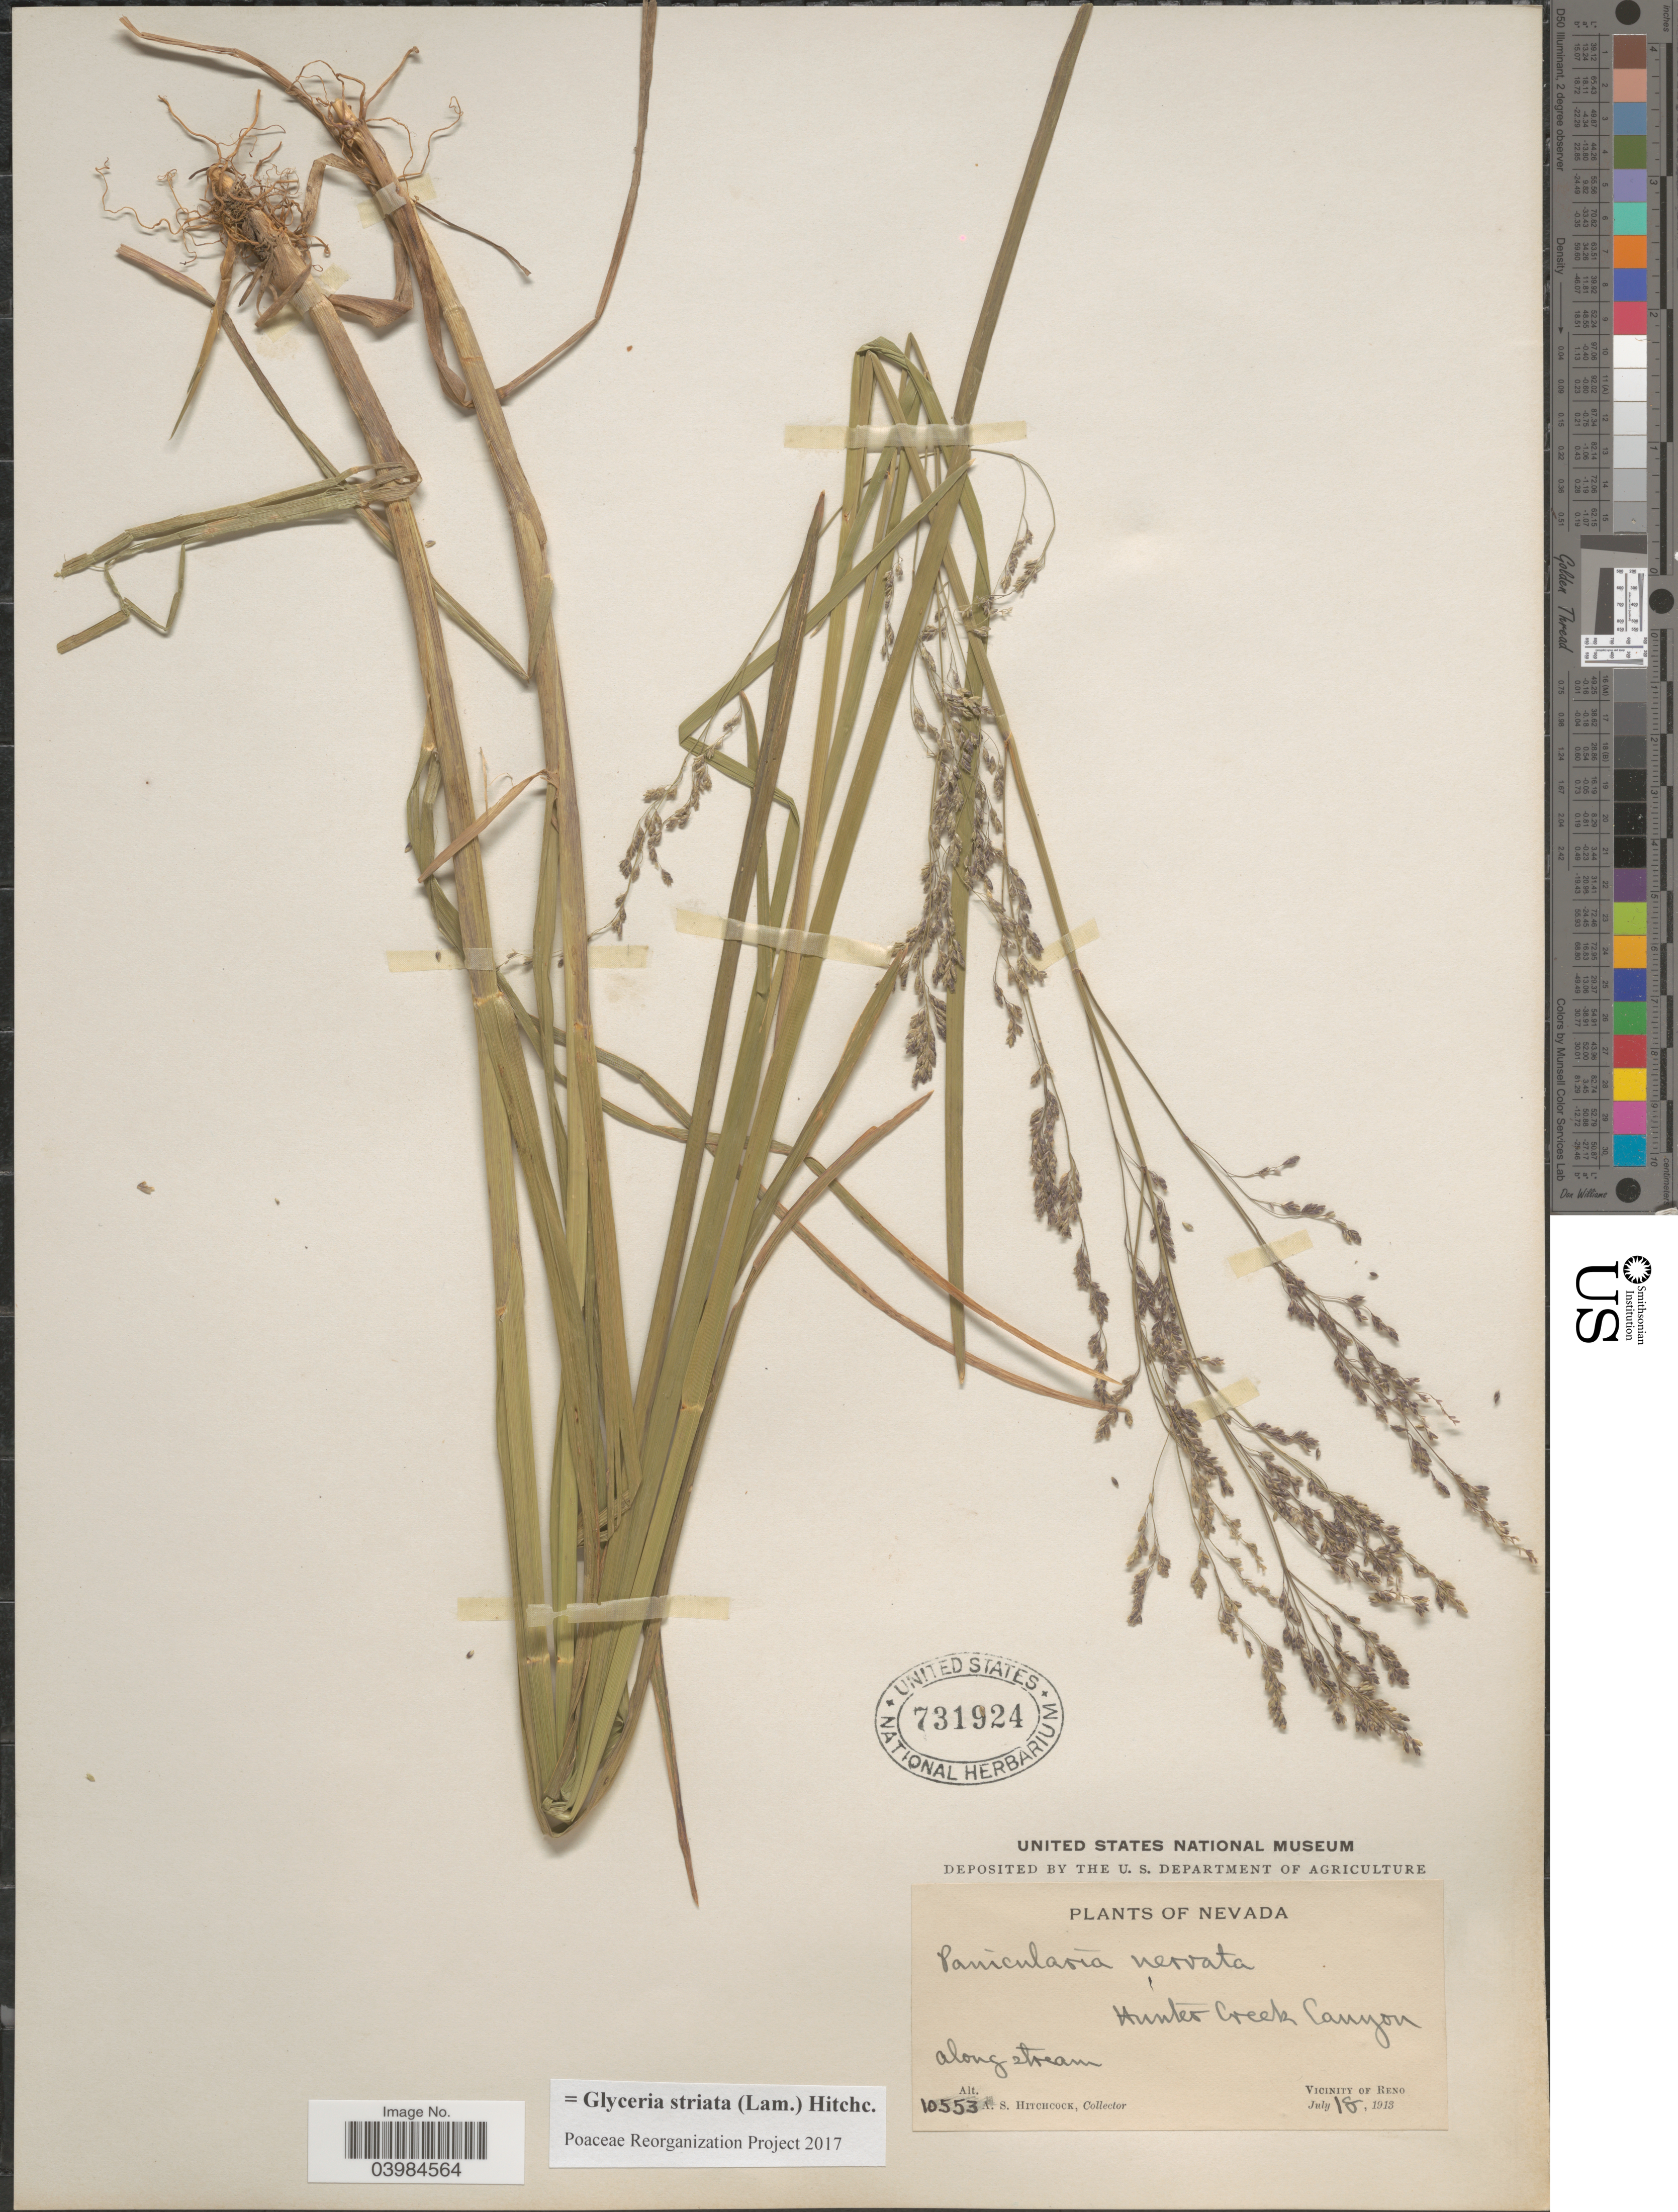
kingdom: Plantae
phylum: Tracheophyta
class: Liliopsida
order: Poales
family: Poaceae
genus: Glyceria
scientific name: Glyceria striata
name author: (Lam.) Hitchc.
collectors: A. S. Hitchcock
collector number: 10553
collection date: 1913-07-18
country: United States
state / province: Nevada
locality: Hunter Creek Canyon. Along stream. Vicinity of Reno.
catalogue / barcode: US 731924